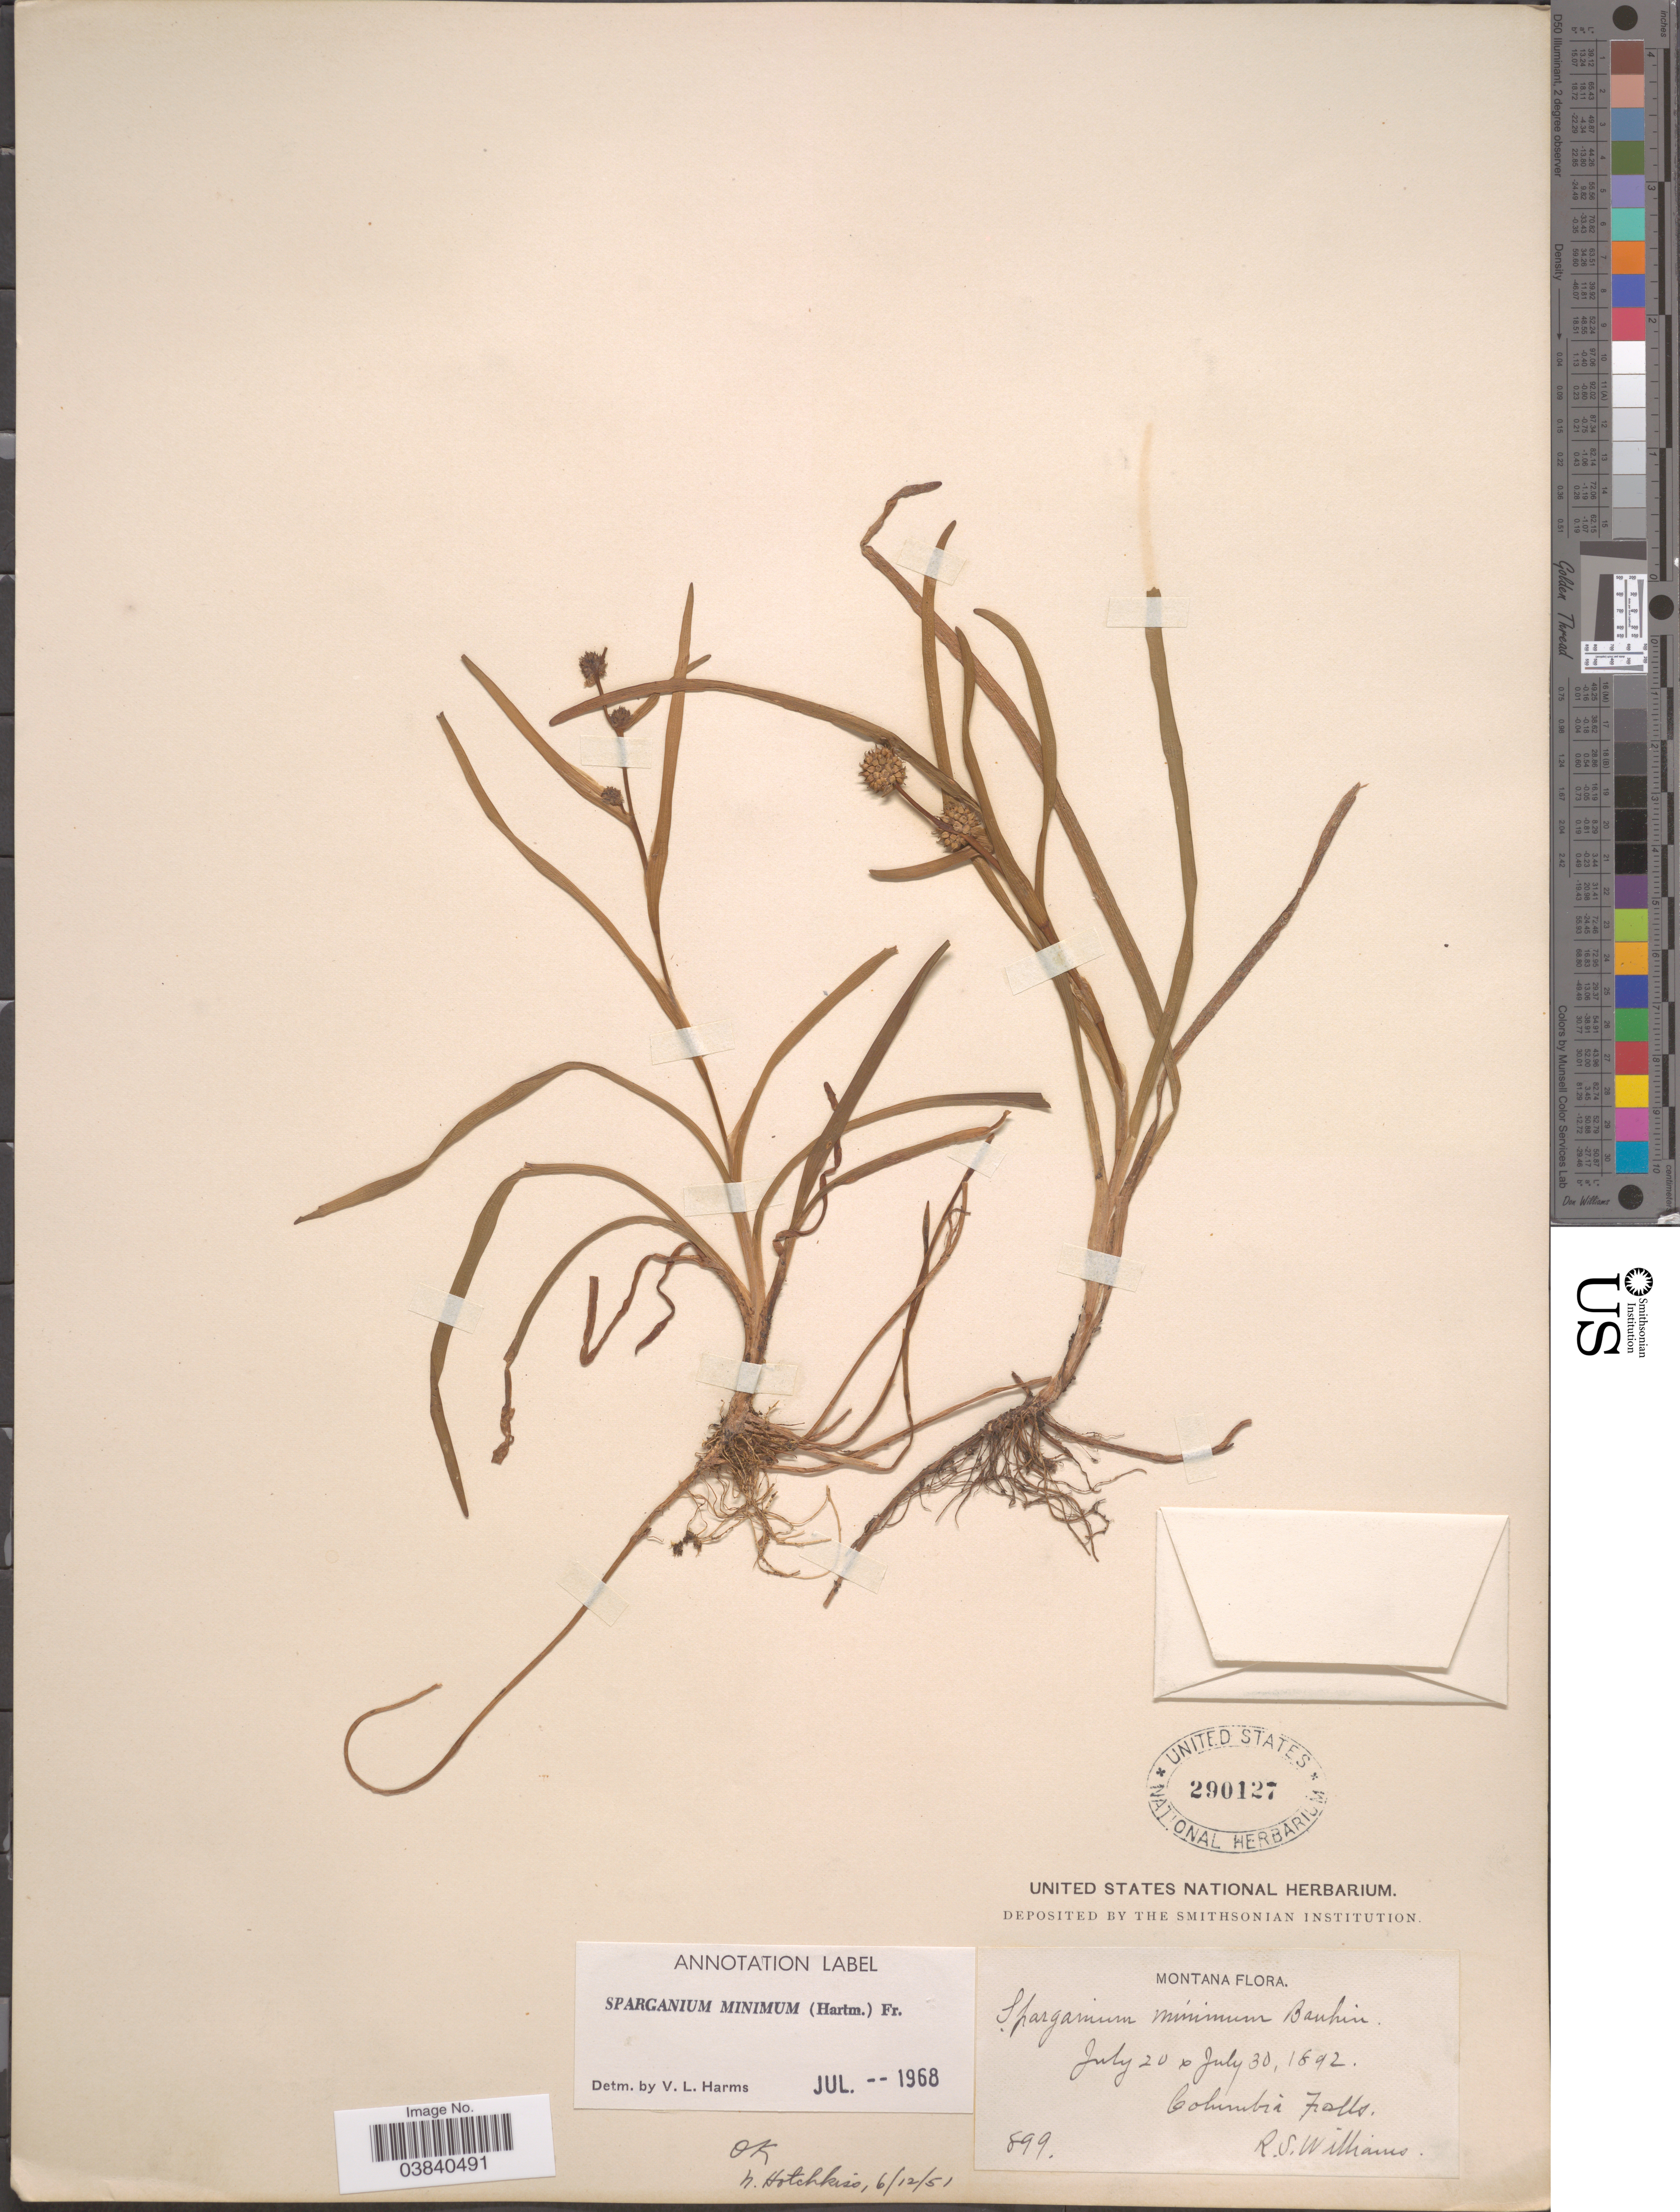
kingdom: Plantae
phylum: Tracheophyta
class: Liliopsida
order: Poales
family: Typhaceae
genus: Sparganium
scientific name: Sparganium minimum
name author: Wallr.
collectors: R. S. Williams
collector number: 899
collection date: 1892-07-20/1892-07-30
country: United States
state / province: Montana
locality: Columbia Falls.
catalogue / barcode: US 290127